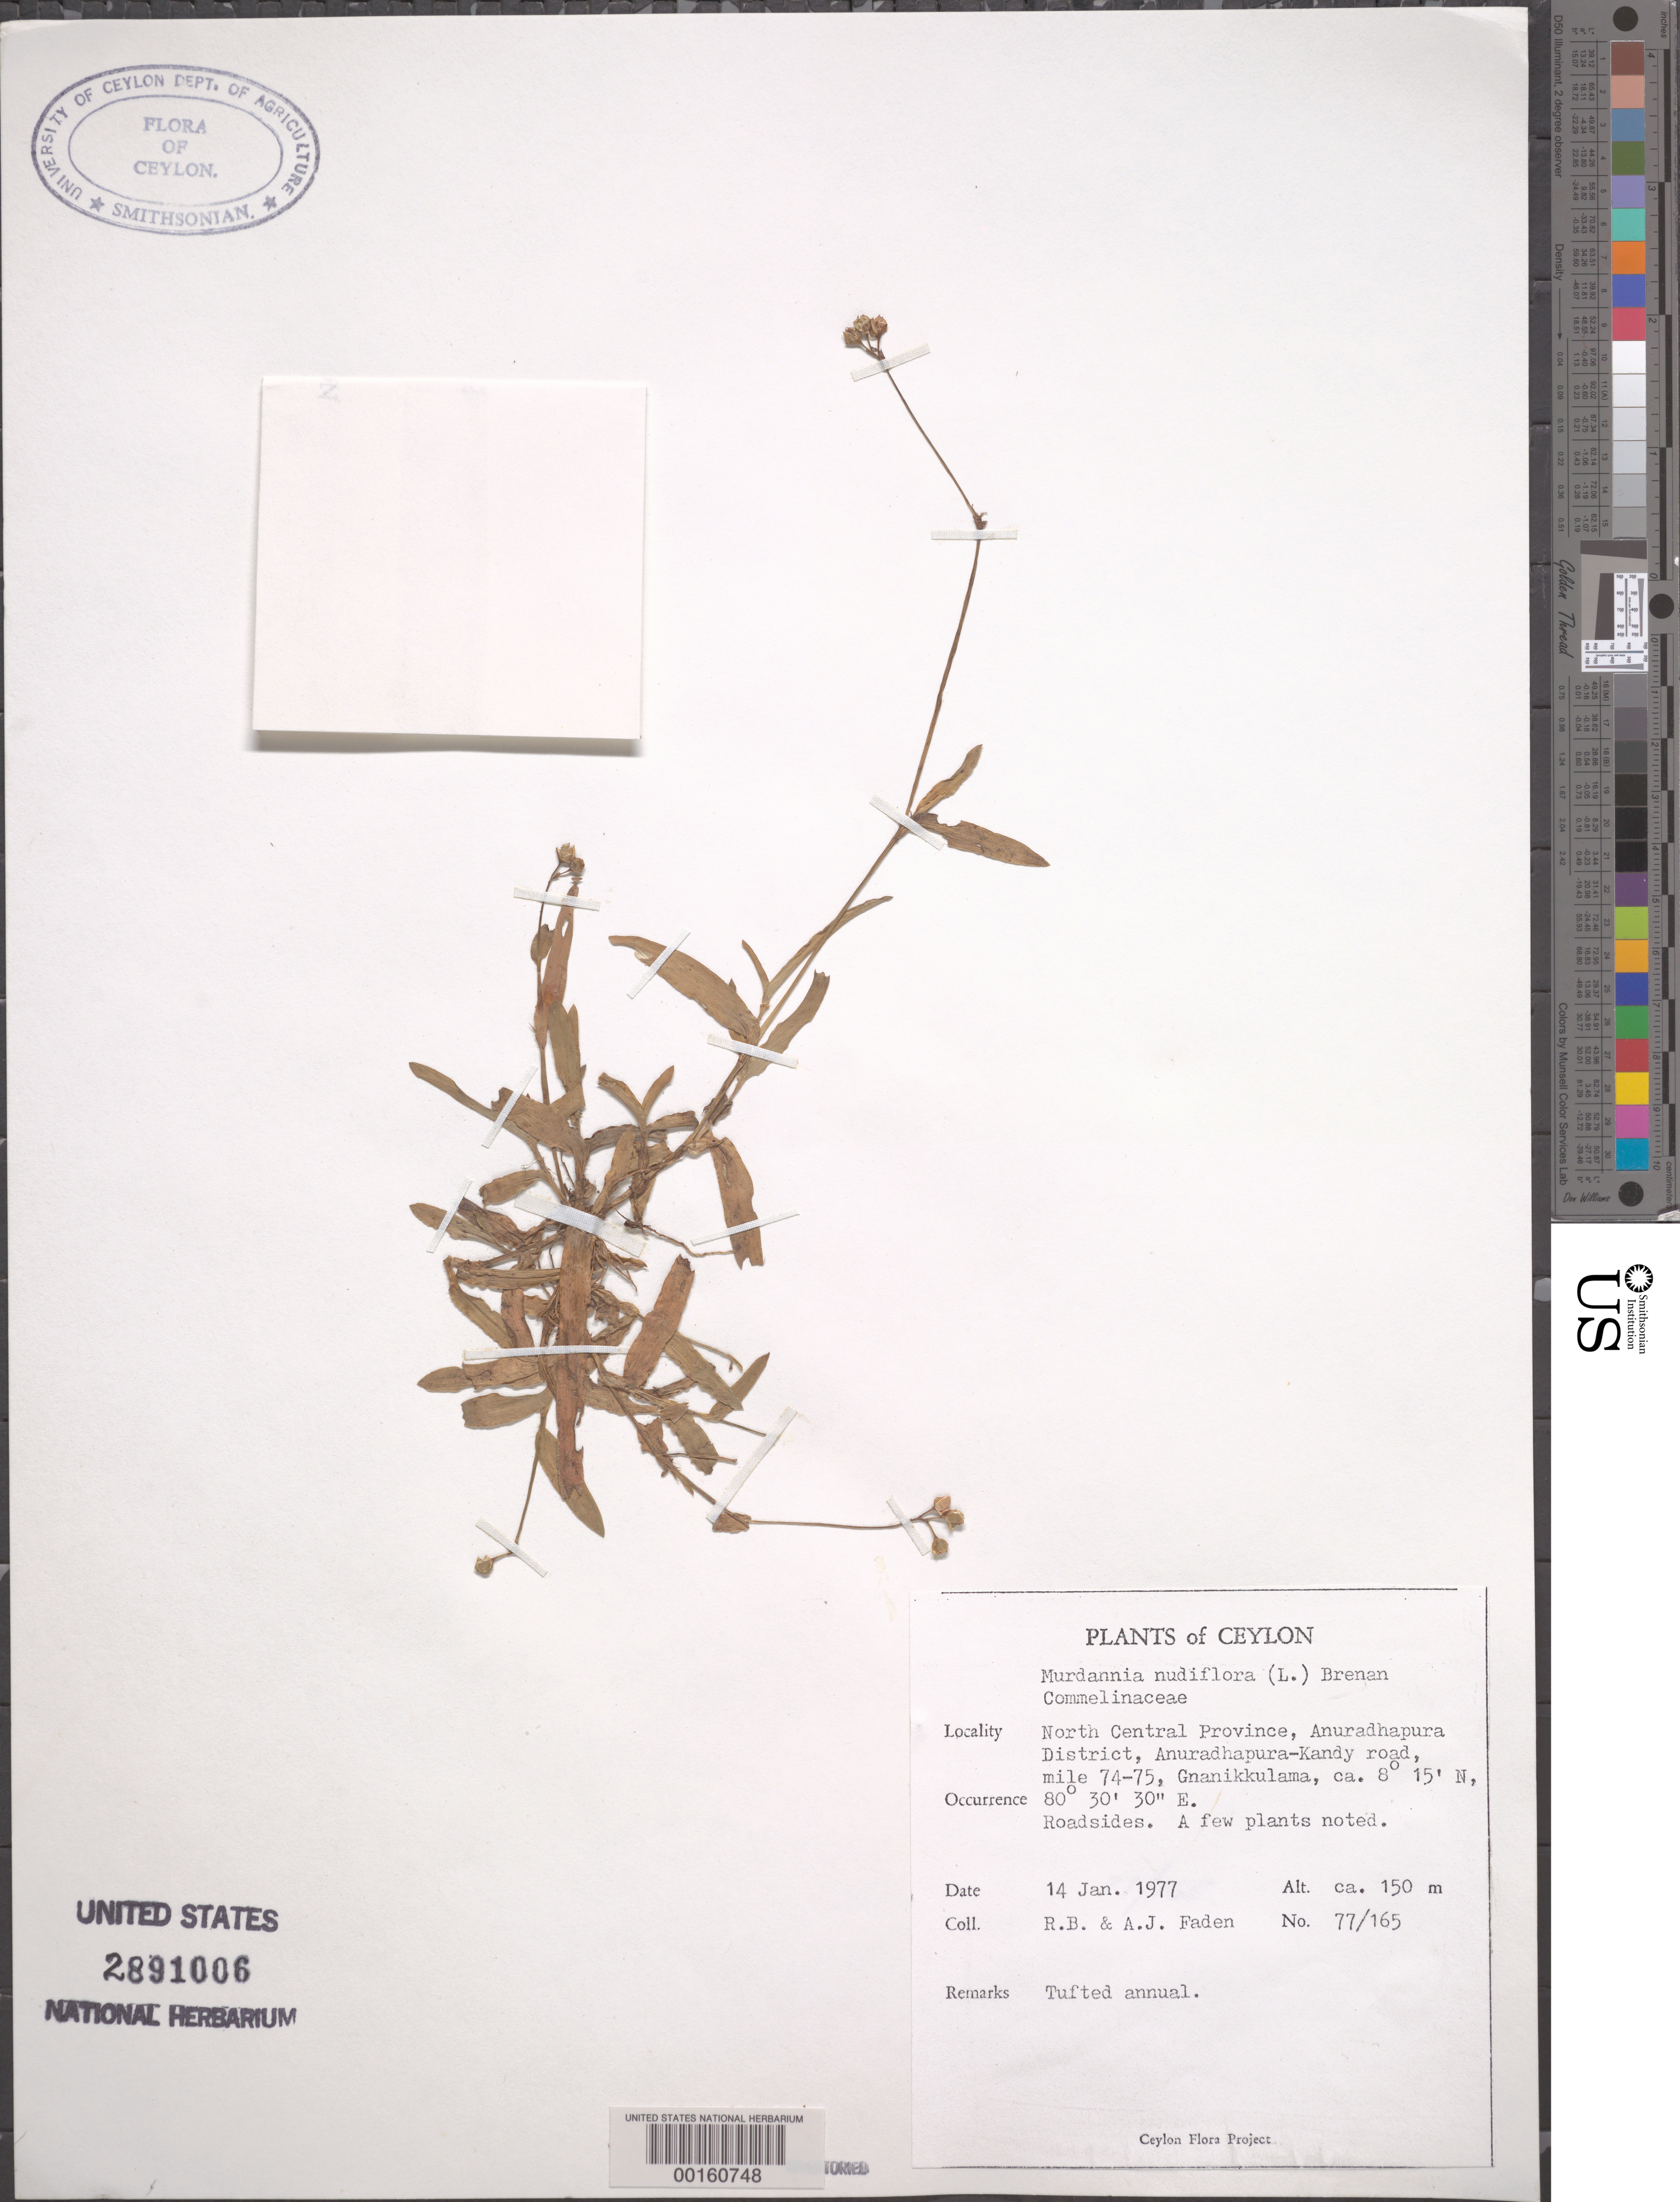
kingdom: Plantae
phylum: Tracheophyta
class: Liliopsida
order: Commelinales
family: Commelinaceae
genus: Murdannia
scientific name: Murdannia nudiflora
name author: (L.) Brenan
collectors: R. B. Faden & A. J. Faden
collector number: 77/165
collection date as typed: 14 Jan 1977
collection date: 1977-01-14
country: Sri Lanka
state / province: North Central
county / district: Anuradhapura Dist.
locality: Ghanikkulama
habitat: Roadside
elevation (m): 150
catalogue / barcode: US 2891006